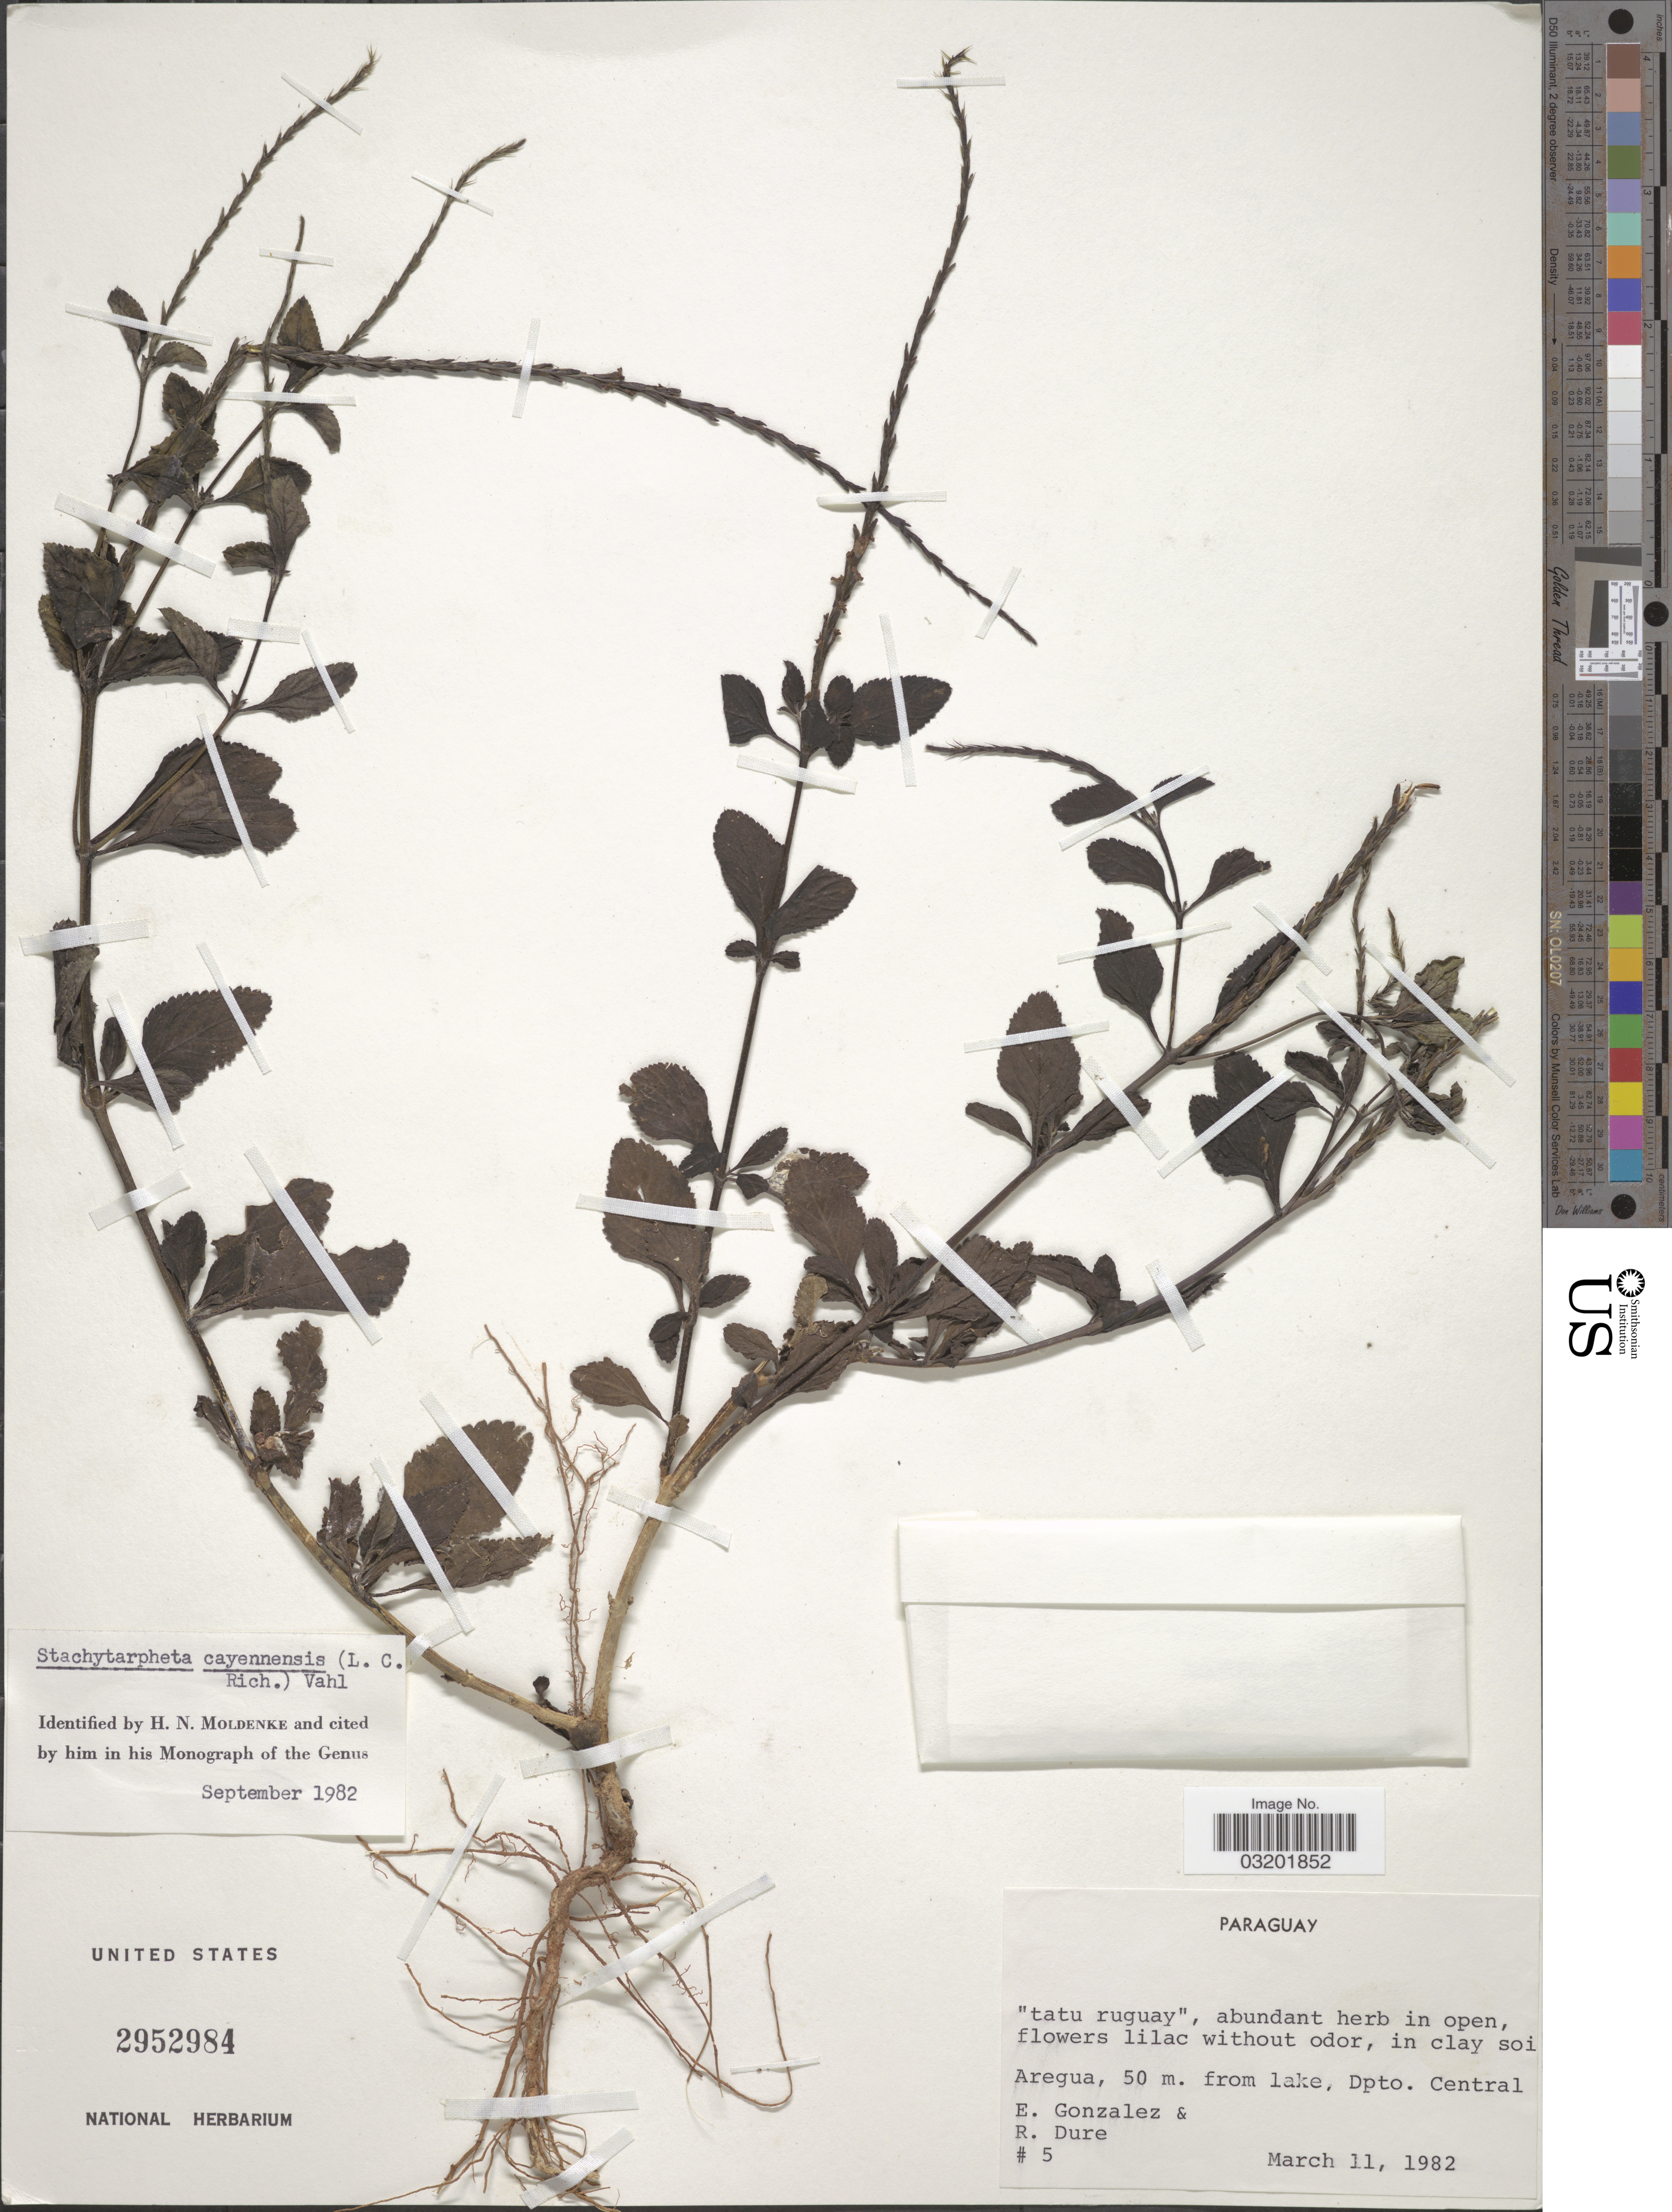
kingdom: Plantae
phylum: Tracheophyta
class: Magnoliopsida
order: Lamiales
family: Verbenaceae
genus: Stachytarpheta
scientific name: Stachytarpheta cayennensis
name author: (Rich.) Vahl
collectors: E. Gonzales & R. Duré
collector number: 5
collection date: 1982-03-11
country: Paraguay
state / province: Central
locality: Aregua, 50 m. from lake. Dpto. Central.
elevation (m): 50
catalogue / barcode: US 2952984